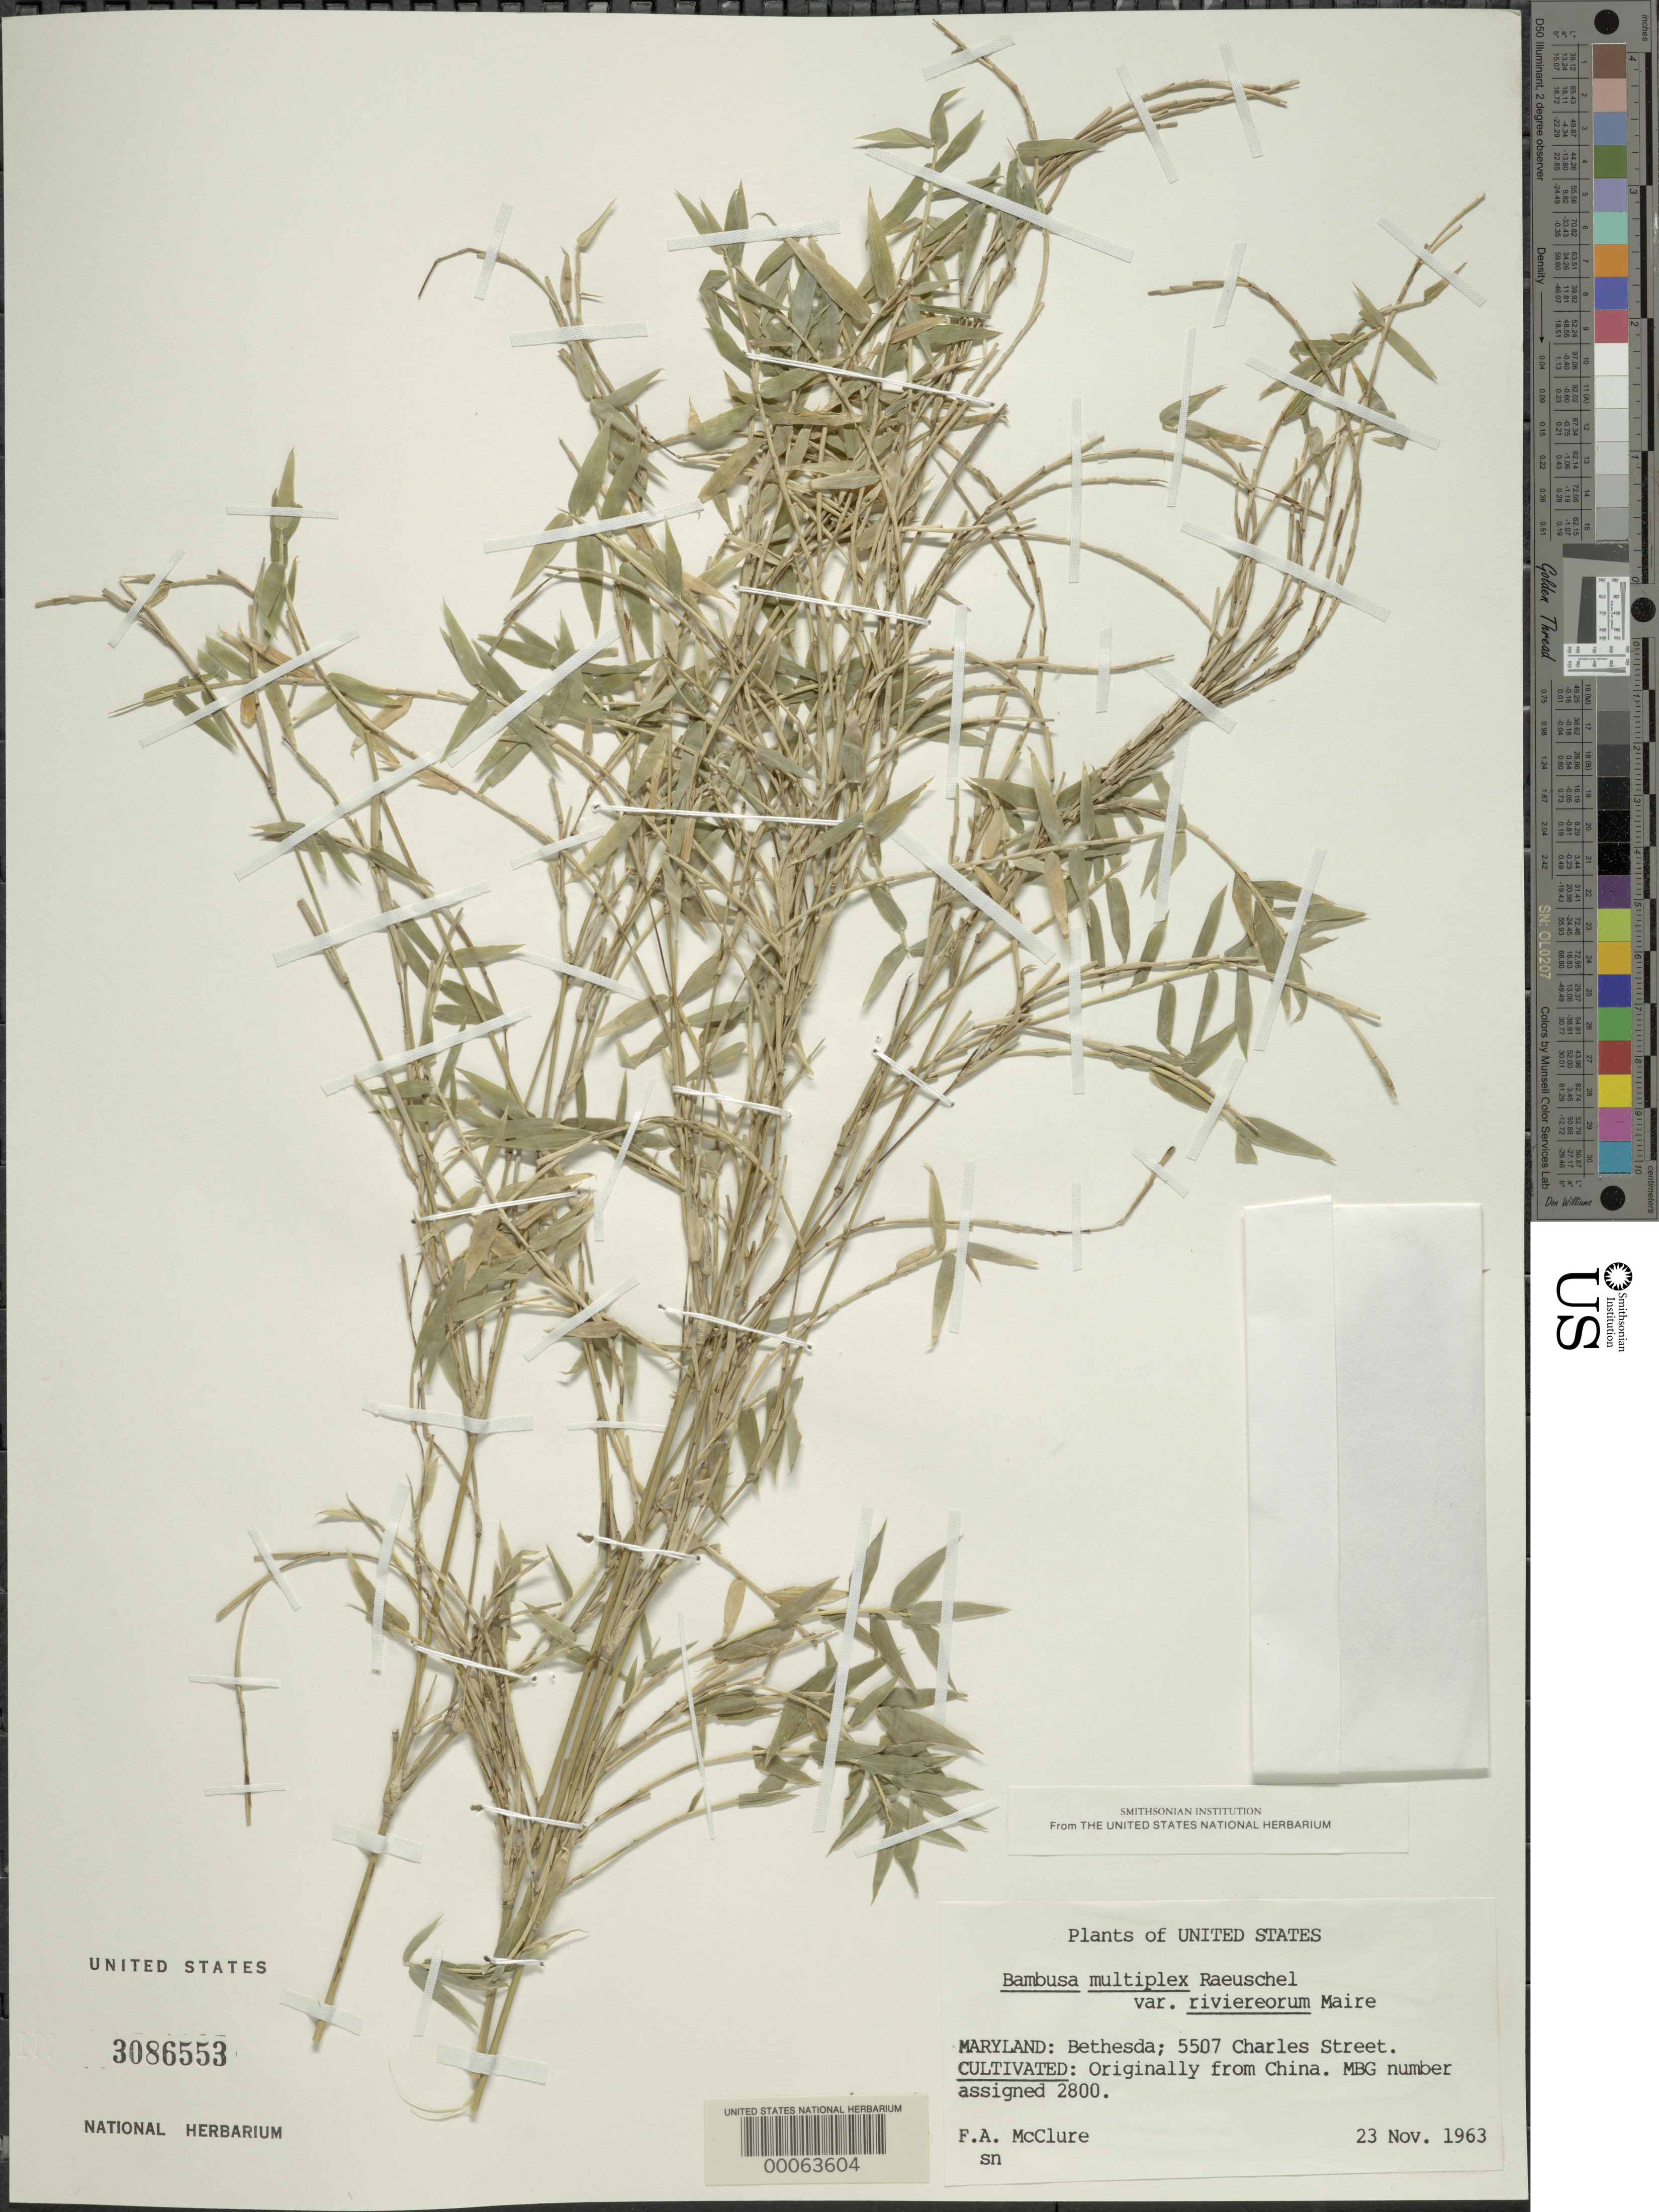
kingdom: Plantae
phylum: Tracheophyta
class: Liliopsida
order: Poales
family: Poaceae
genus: Bambusa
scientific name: Bambusa multiplex var. riviereorum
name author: Maire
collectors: F. A. McClure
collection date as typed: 23 Nov 1963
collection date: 1963-11-23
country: United States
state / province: Maryland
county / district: Montgomery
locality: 5507 Charles Street, Bethesda (McClure's garden)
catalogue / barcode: US 3086553